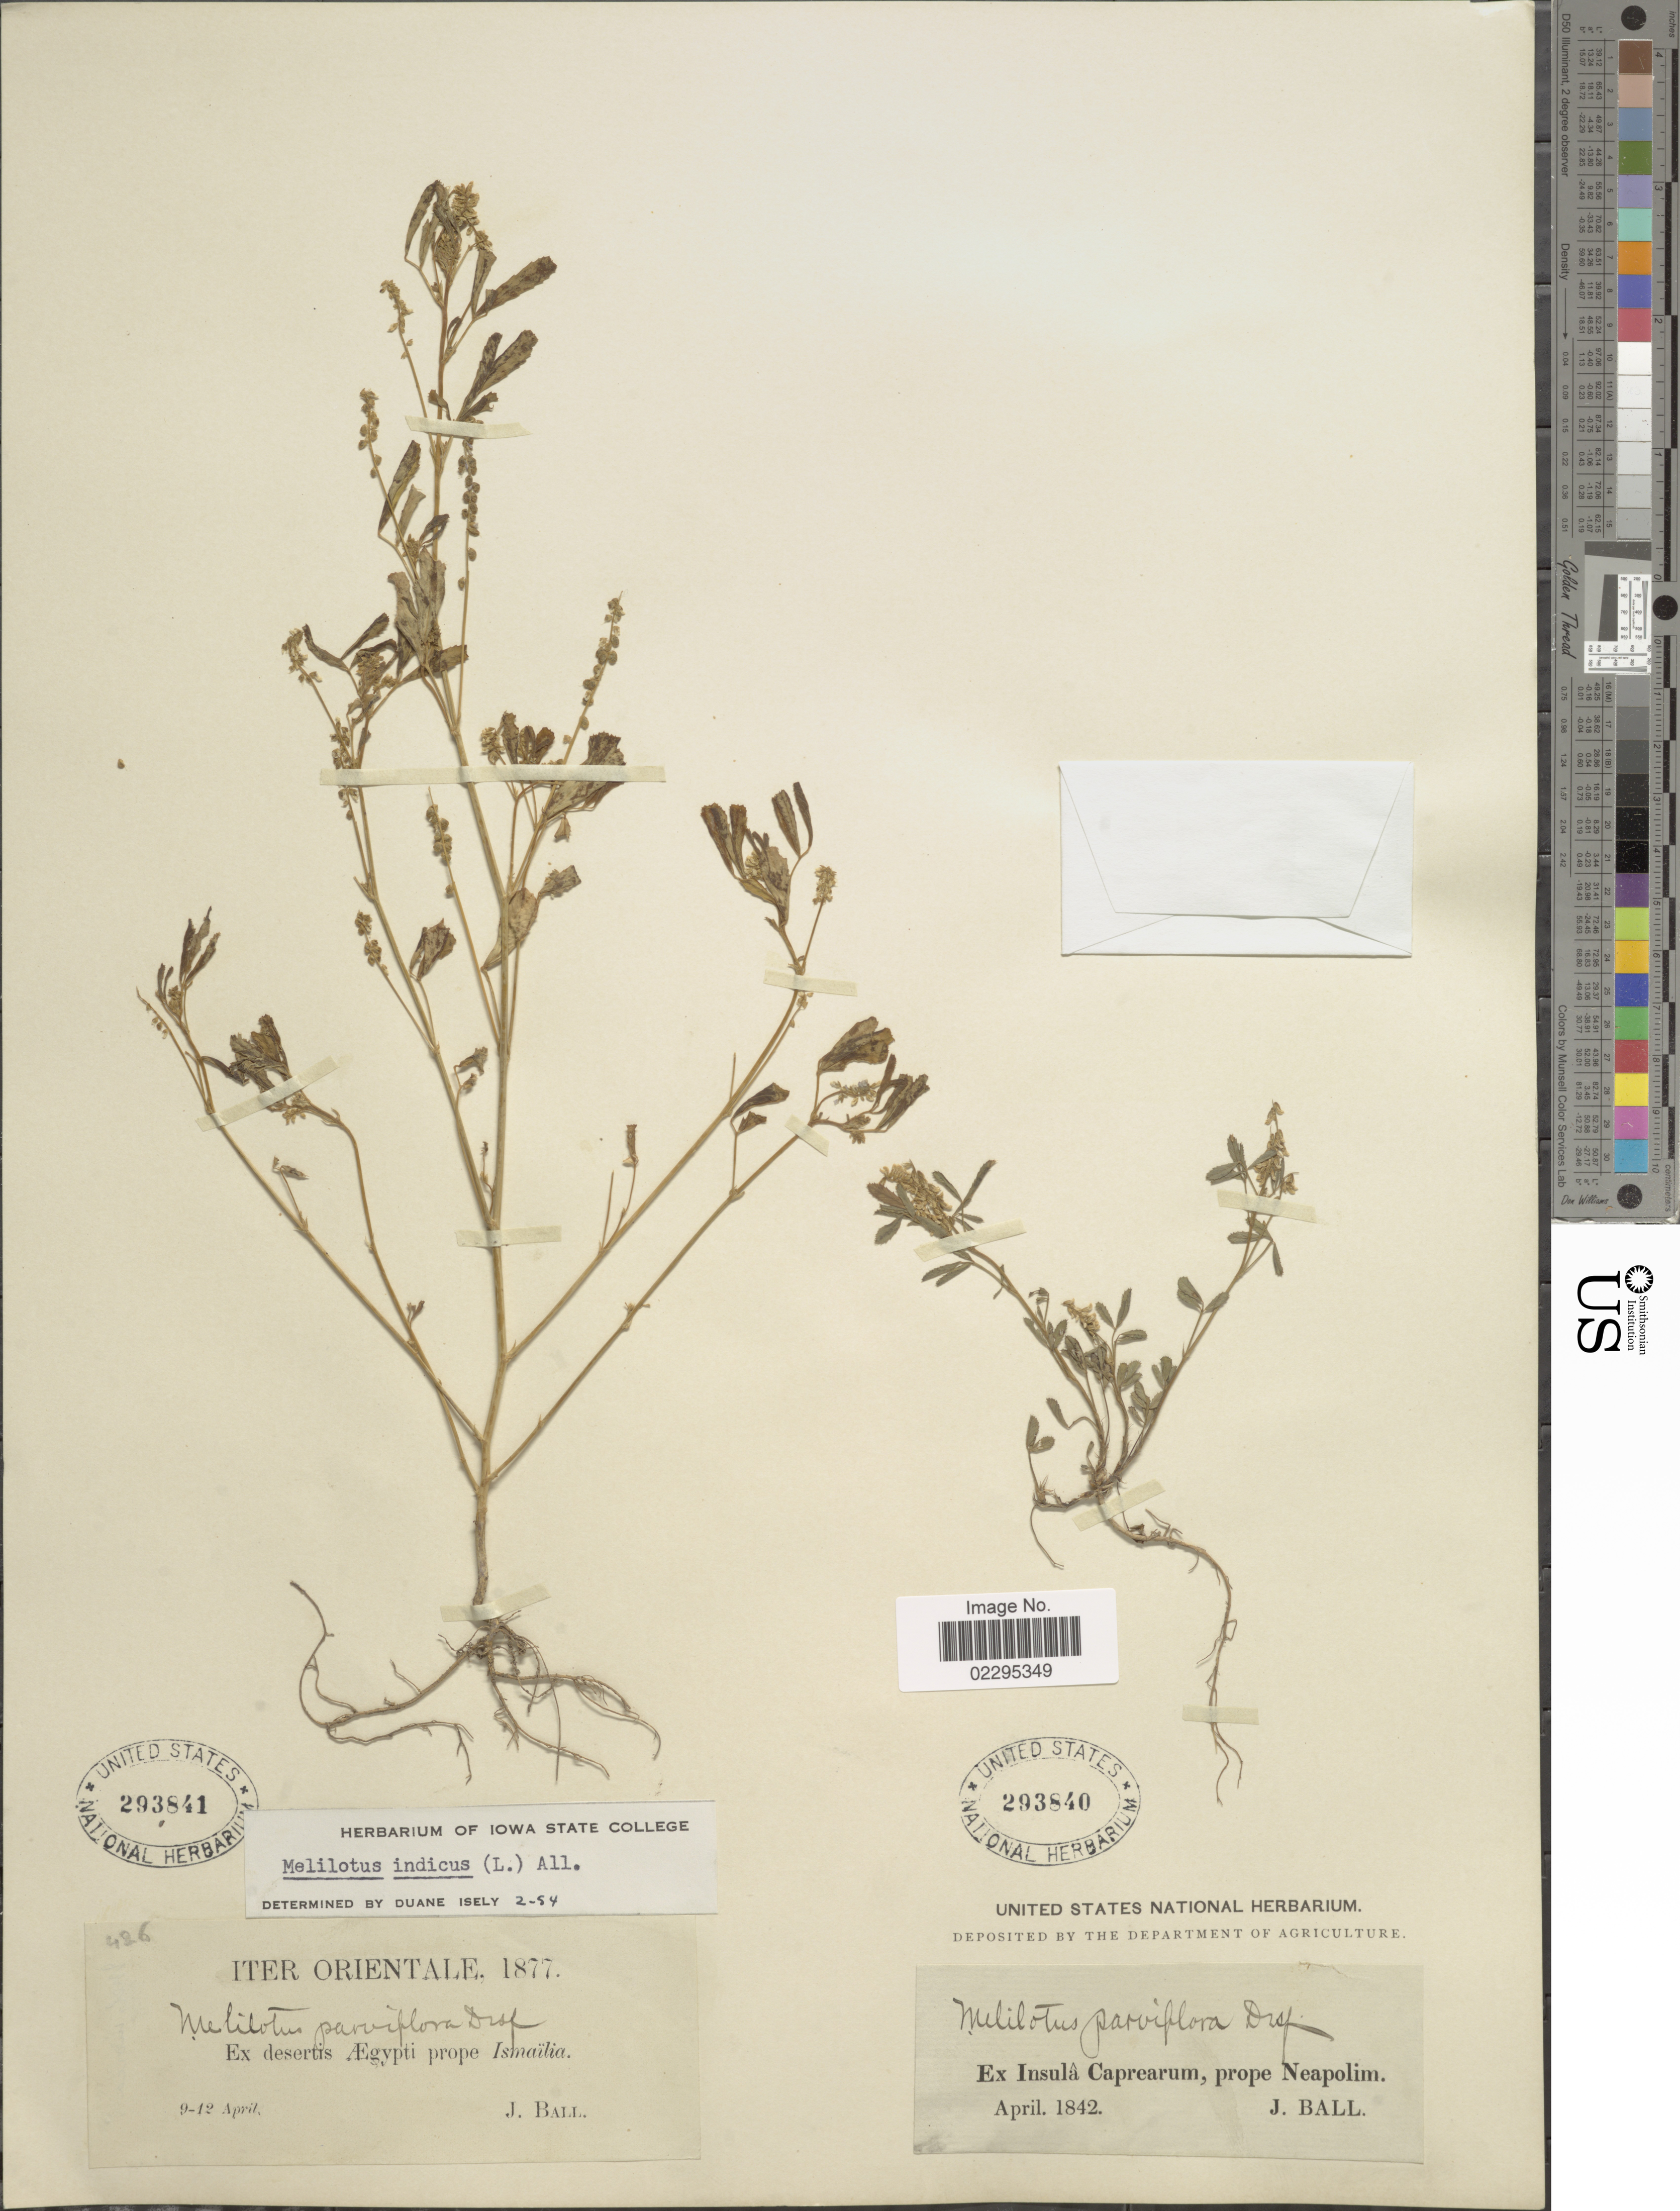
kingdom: Plantae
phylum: Tracheophyta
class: Magnoliopsida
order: Fabales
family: Fabaceae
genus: Melilotus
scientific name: Melilotus indicus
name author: (L.) All.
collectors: J. Ball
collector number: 426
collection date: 1877-04-09/1877-04-12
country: Egypt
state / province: Al Isma'iliyah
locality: Desertis Aegypti prope Ismailia.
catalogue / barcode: US 293841